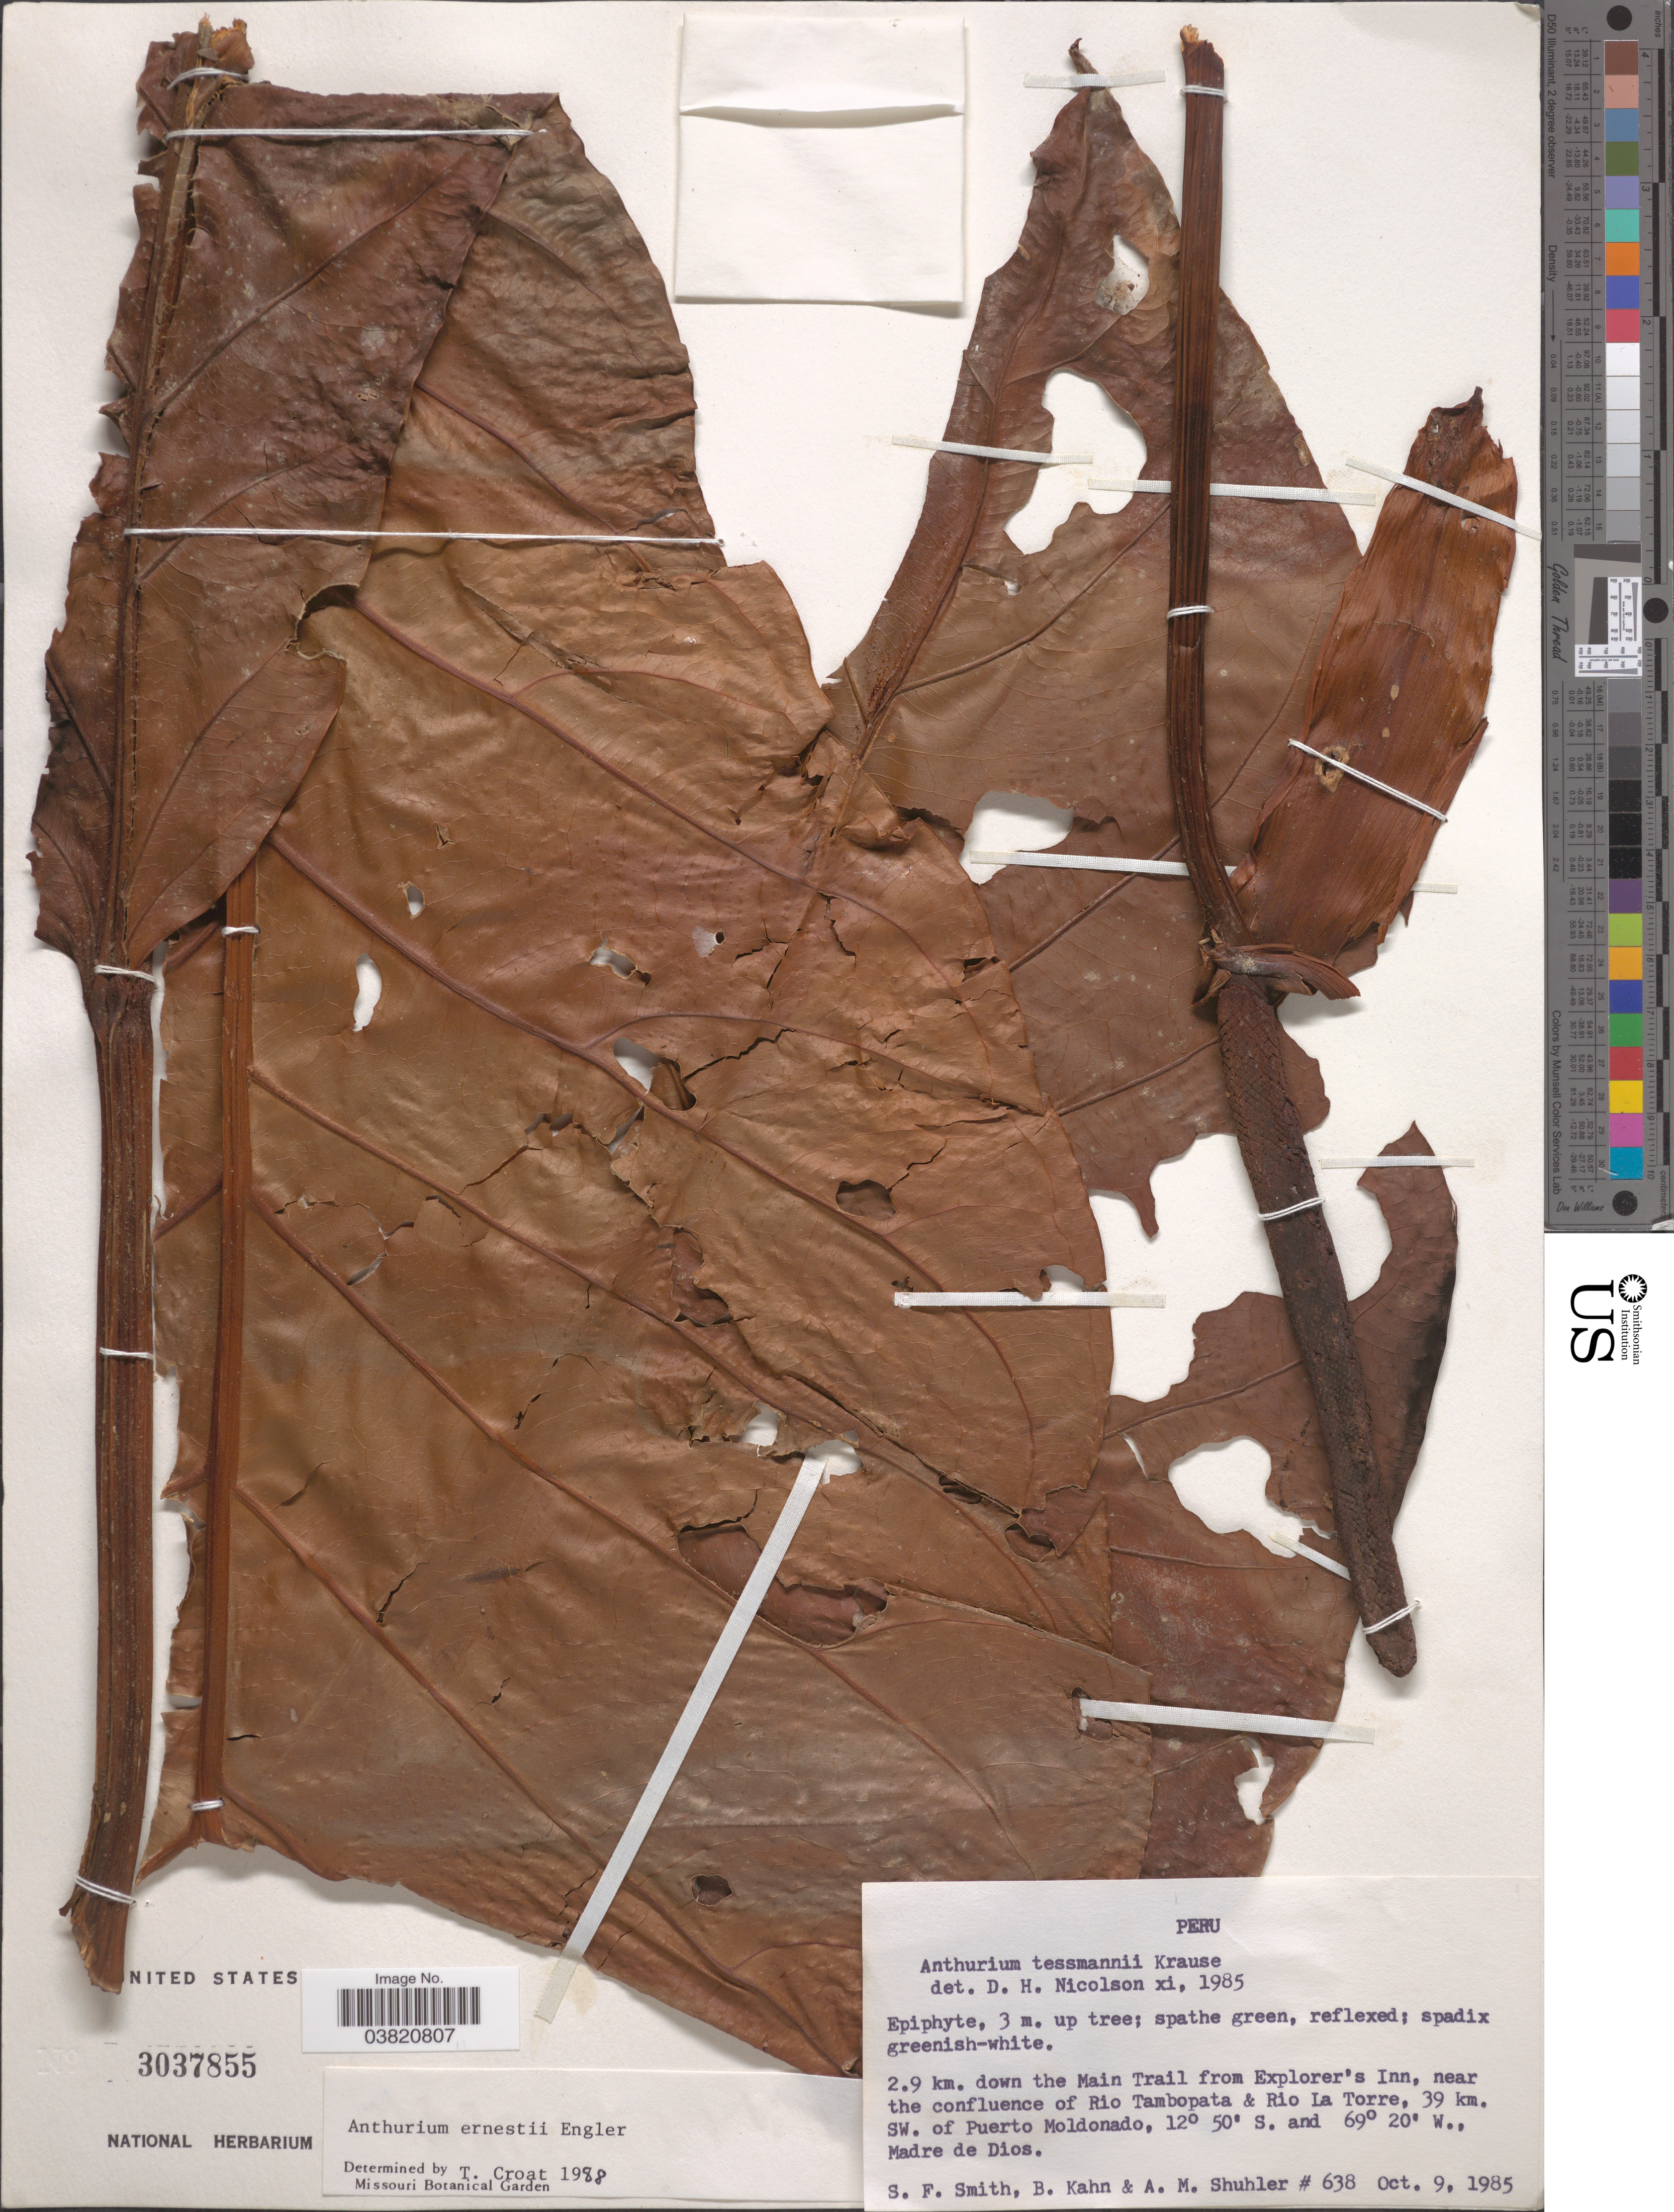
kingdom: Plantae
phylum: Tracheophyta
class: Liliopsida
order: Alismatales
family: Araceae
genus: Anthurium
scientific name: Anthurium eminens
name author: Schott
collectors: S.F. Smith, B. Kahn & A. Shuhler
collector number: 638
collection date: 1985-10-09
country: Peru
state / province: Madre de Dios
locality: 2.9 km. down the Main Trail from Explorer's Inn, near the confluence of Rio Tambopata & Rio La Torre, 39 km. SW. of Puerto Moldonado.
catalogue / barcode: US 3037855